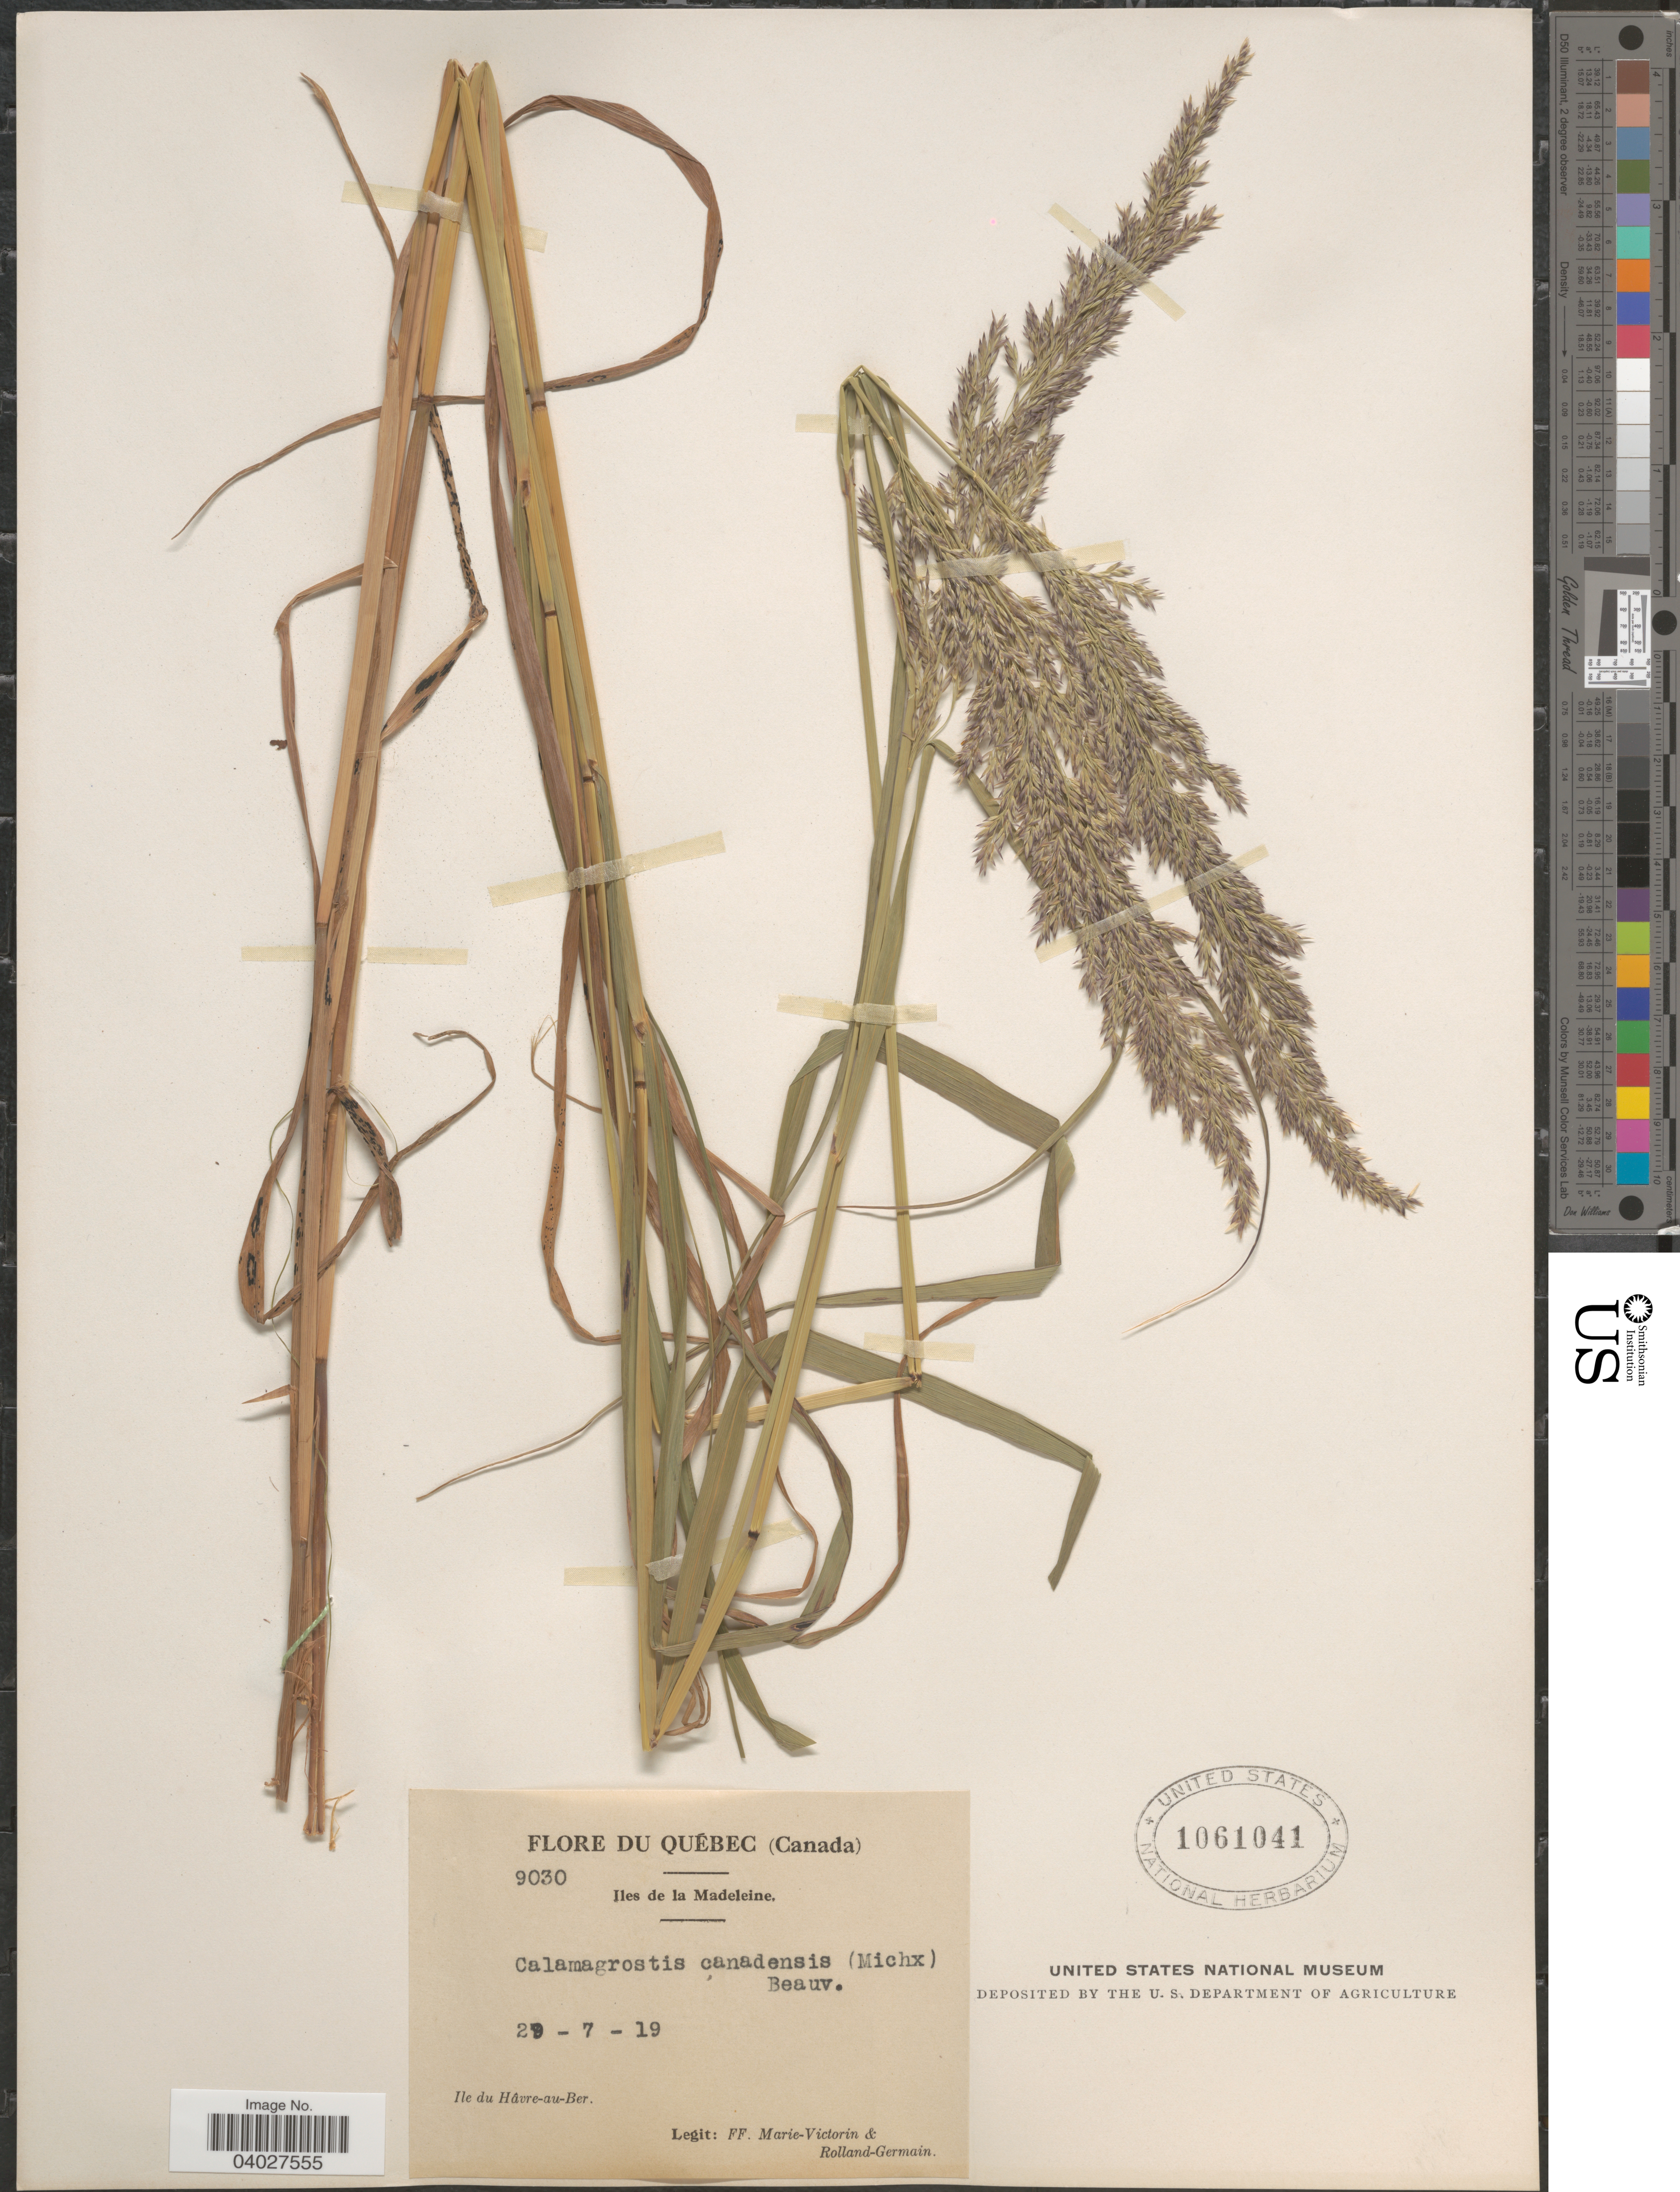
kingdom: Plantae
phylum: Tracheophyta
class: Liliopsida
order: Poales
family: Poaceae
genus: Calamagrostis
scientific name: Calamagrostis canadensis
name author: (Michx.) P. Beauv.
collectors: F. Marie-Victorin & Rolland-Germain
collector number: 9030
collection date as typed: Transcribed d/m/y: 29/7/19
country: Canada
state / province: Quebec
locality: Iles de la Madeleine. Ile du Hâvre-au-Ber.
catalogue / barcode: US 1061041